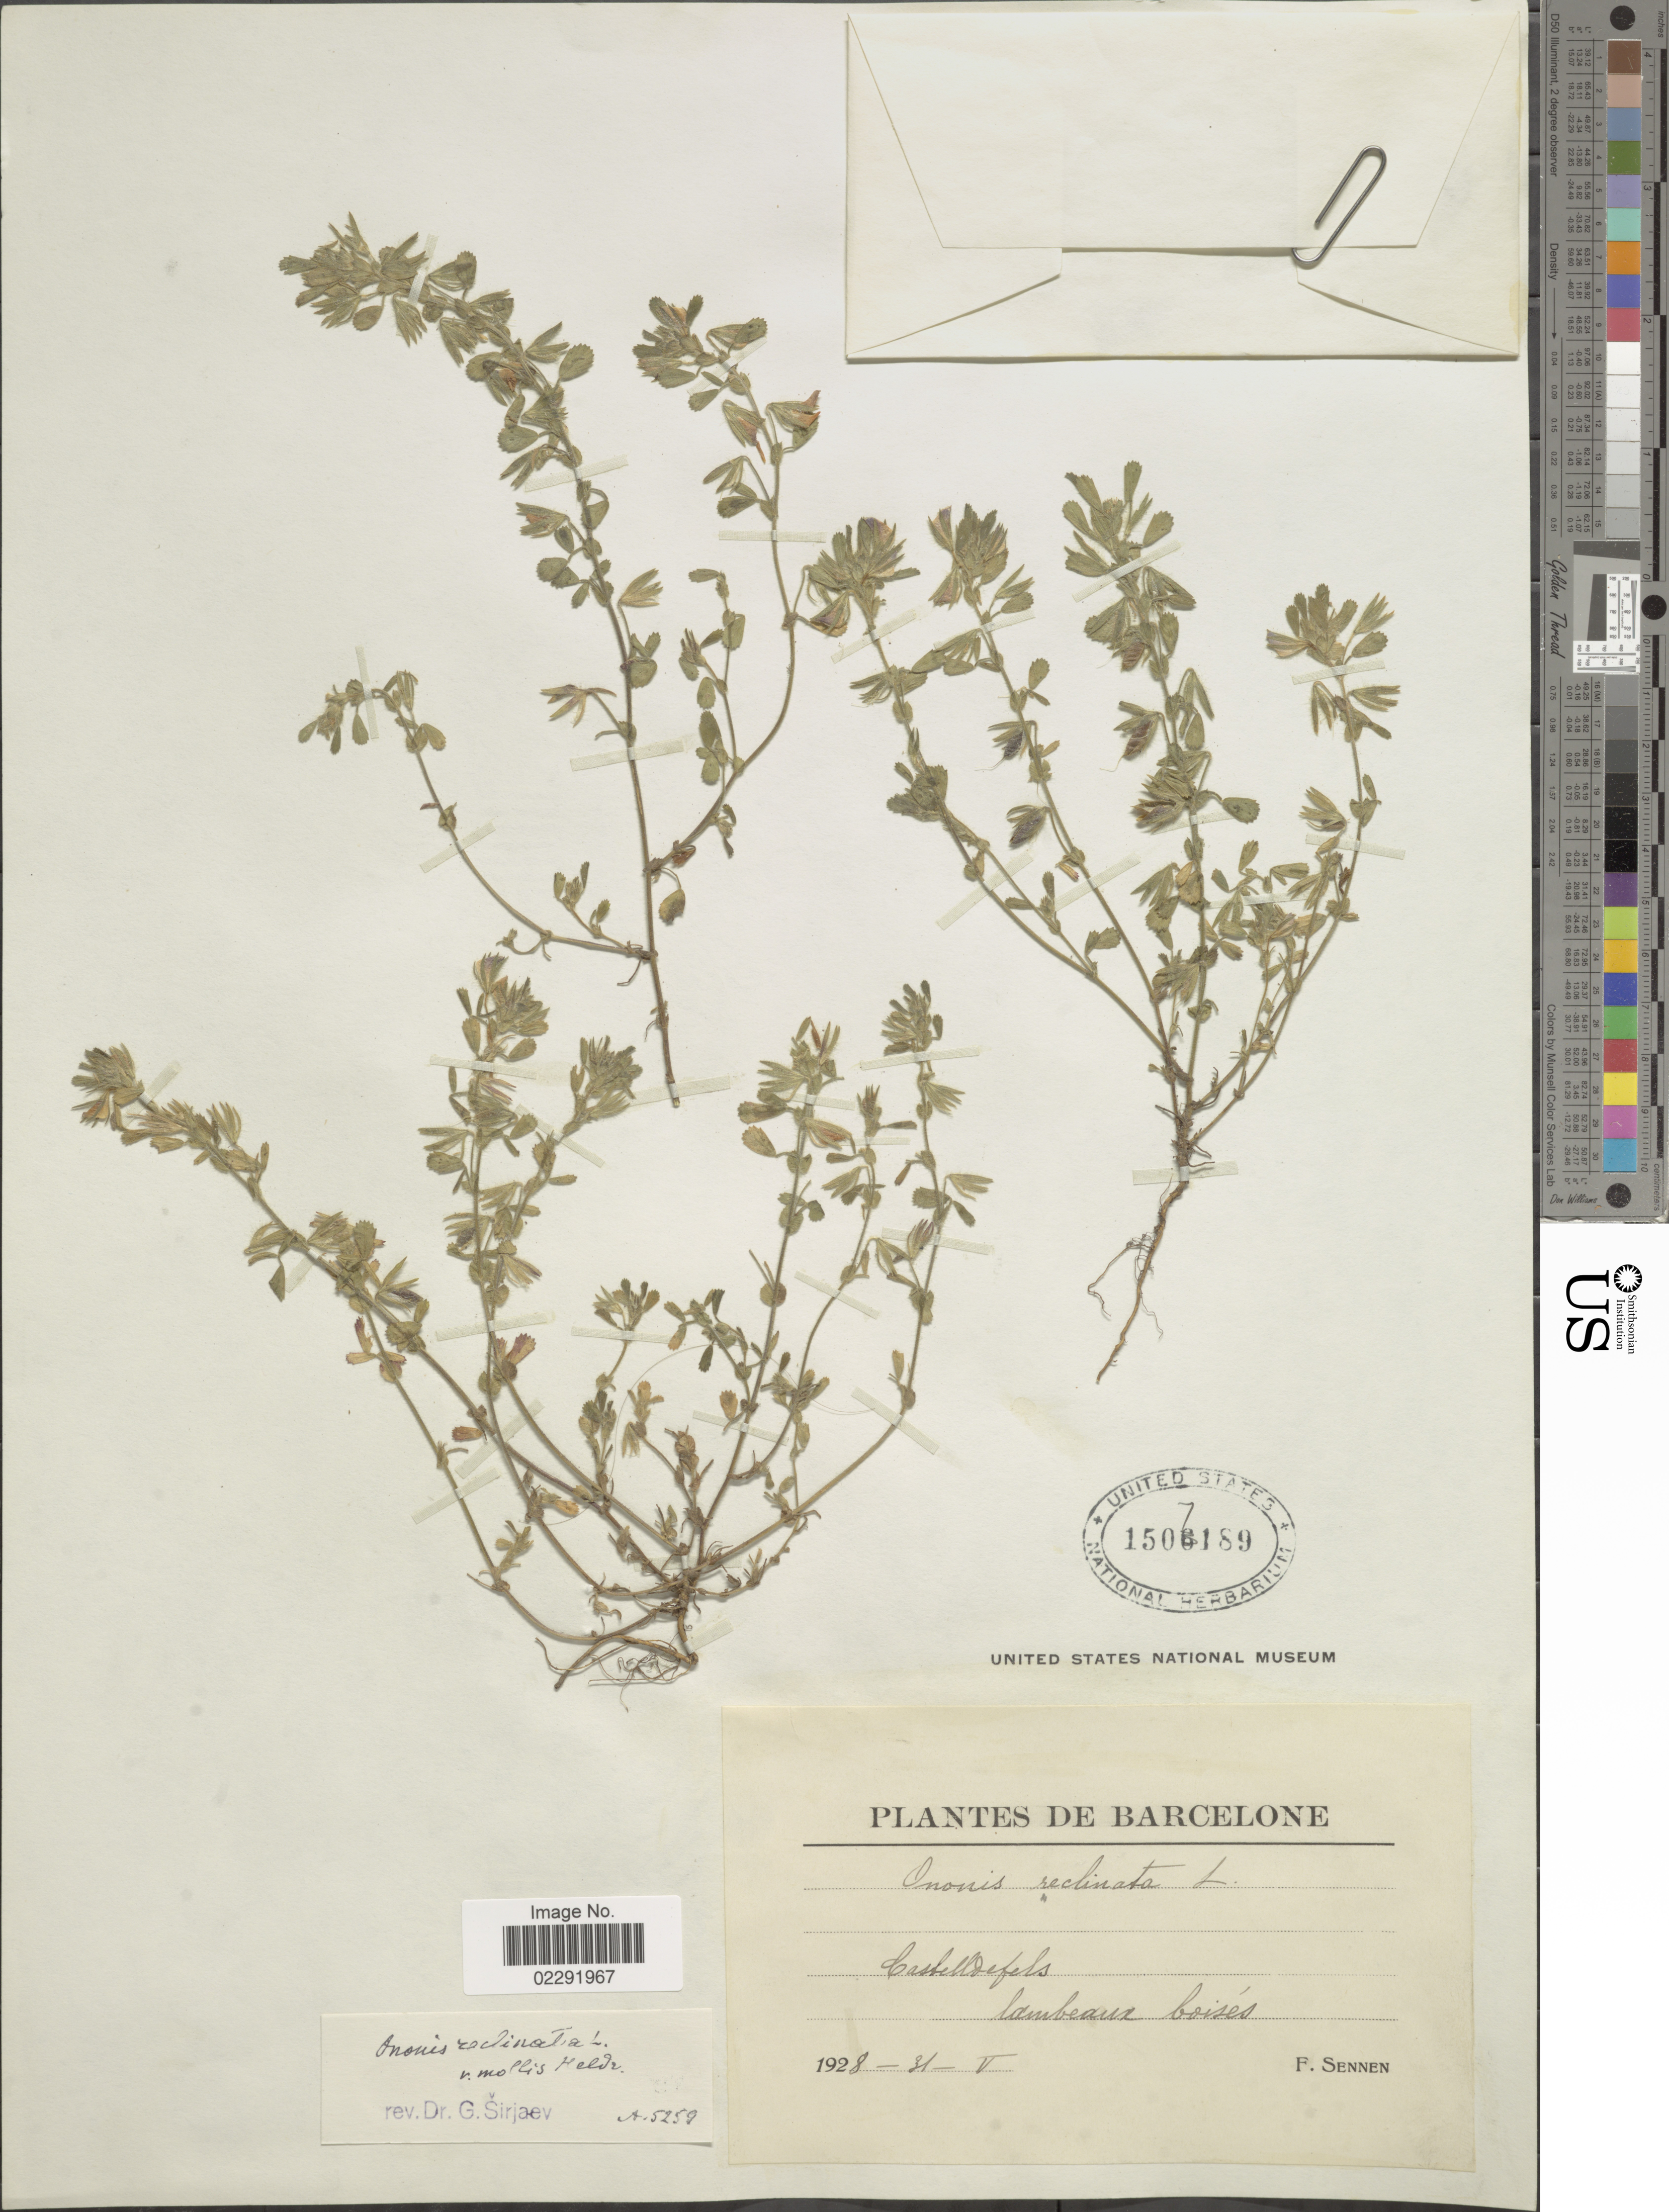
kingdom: Plantae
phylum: Tracheophyta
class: Magnoliopsida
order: Fabales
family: Fabaceae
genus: Ononis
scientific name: Ononis reclinata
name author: L.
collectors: E. Sennen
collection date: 1928-05-31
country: Spain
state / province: Catalunya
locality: Barcelone, Castelldefels, lambeaux boisés.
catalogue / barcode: US 1507189